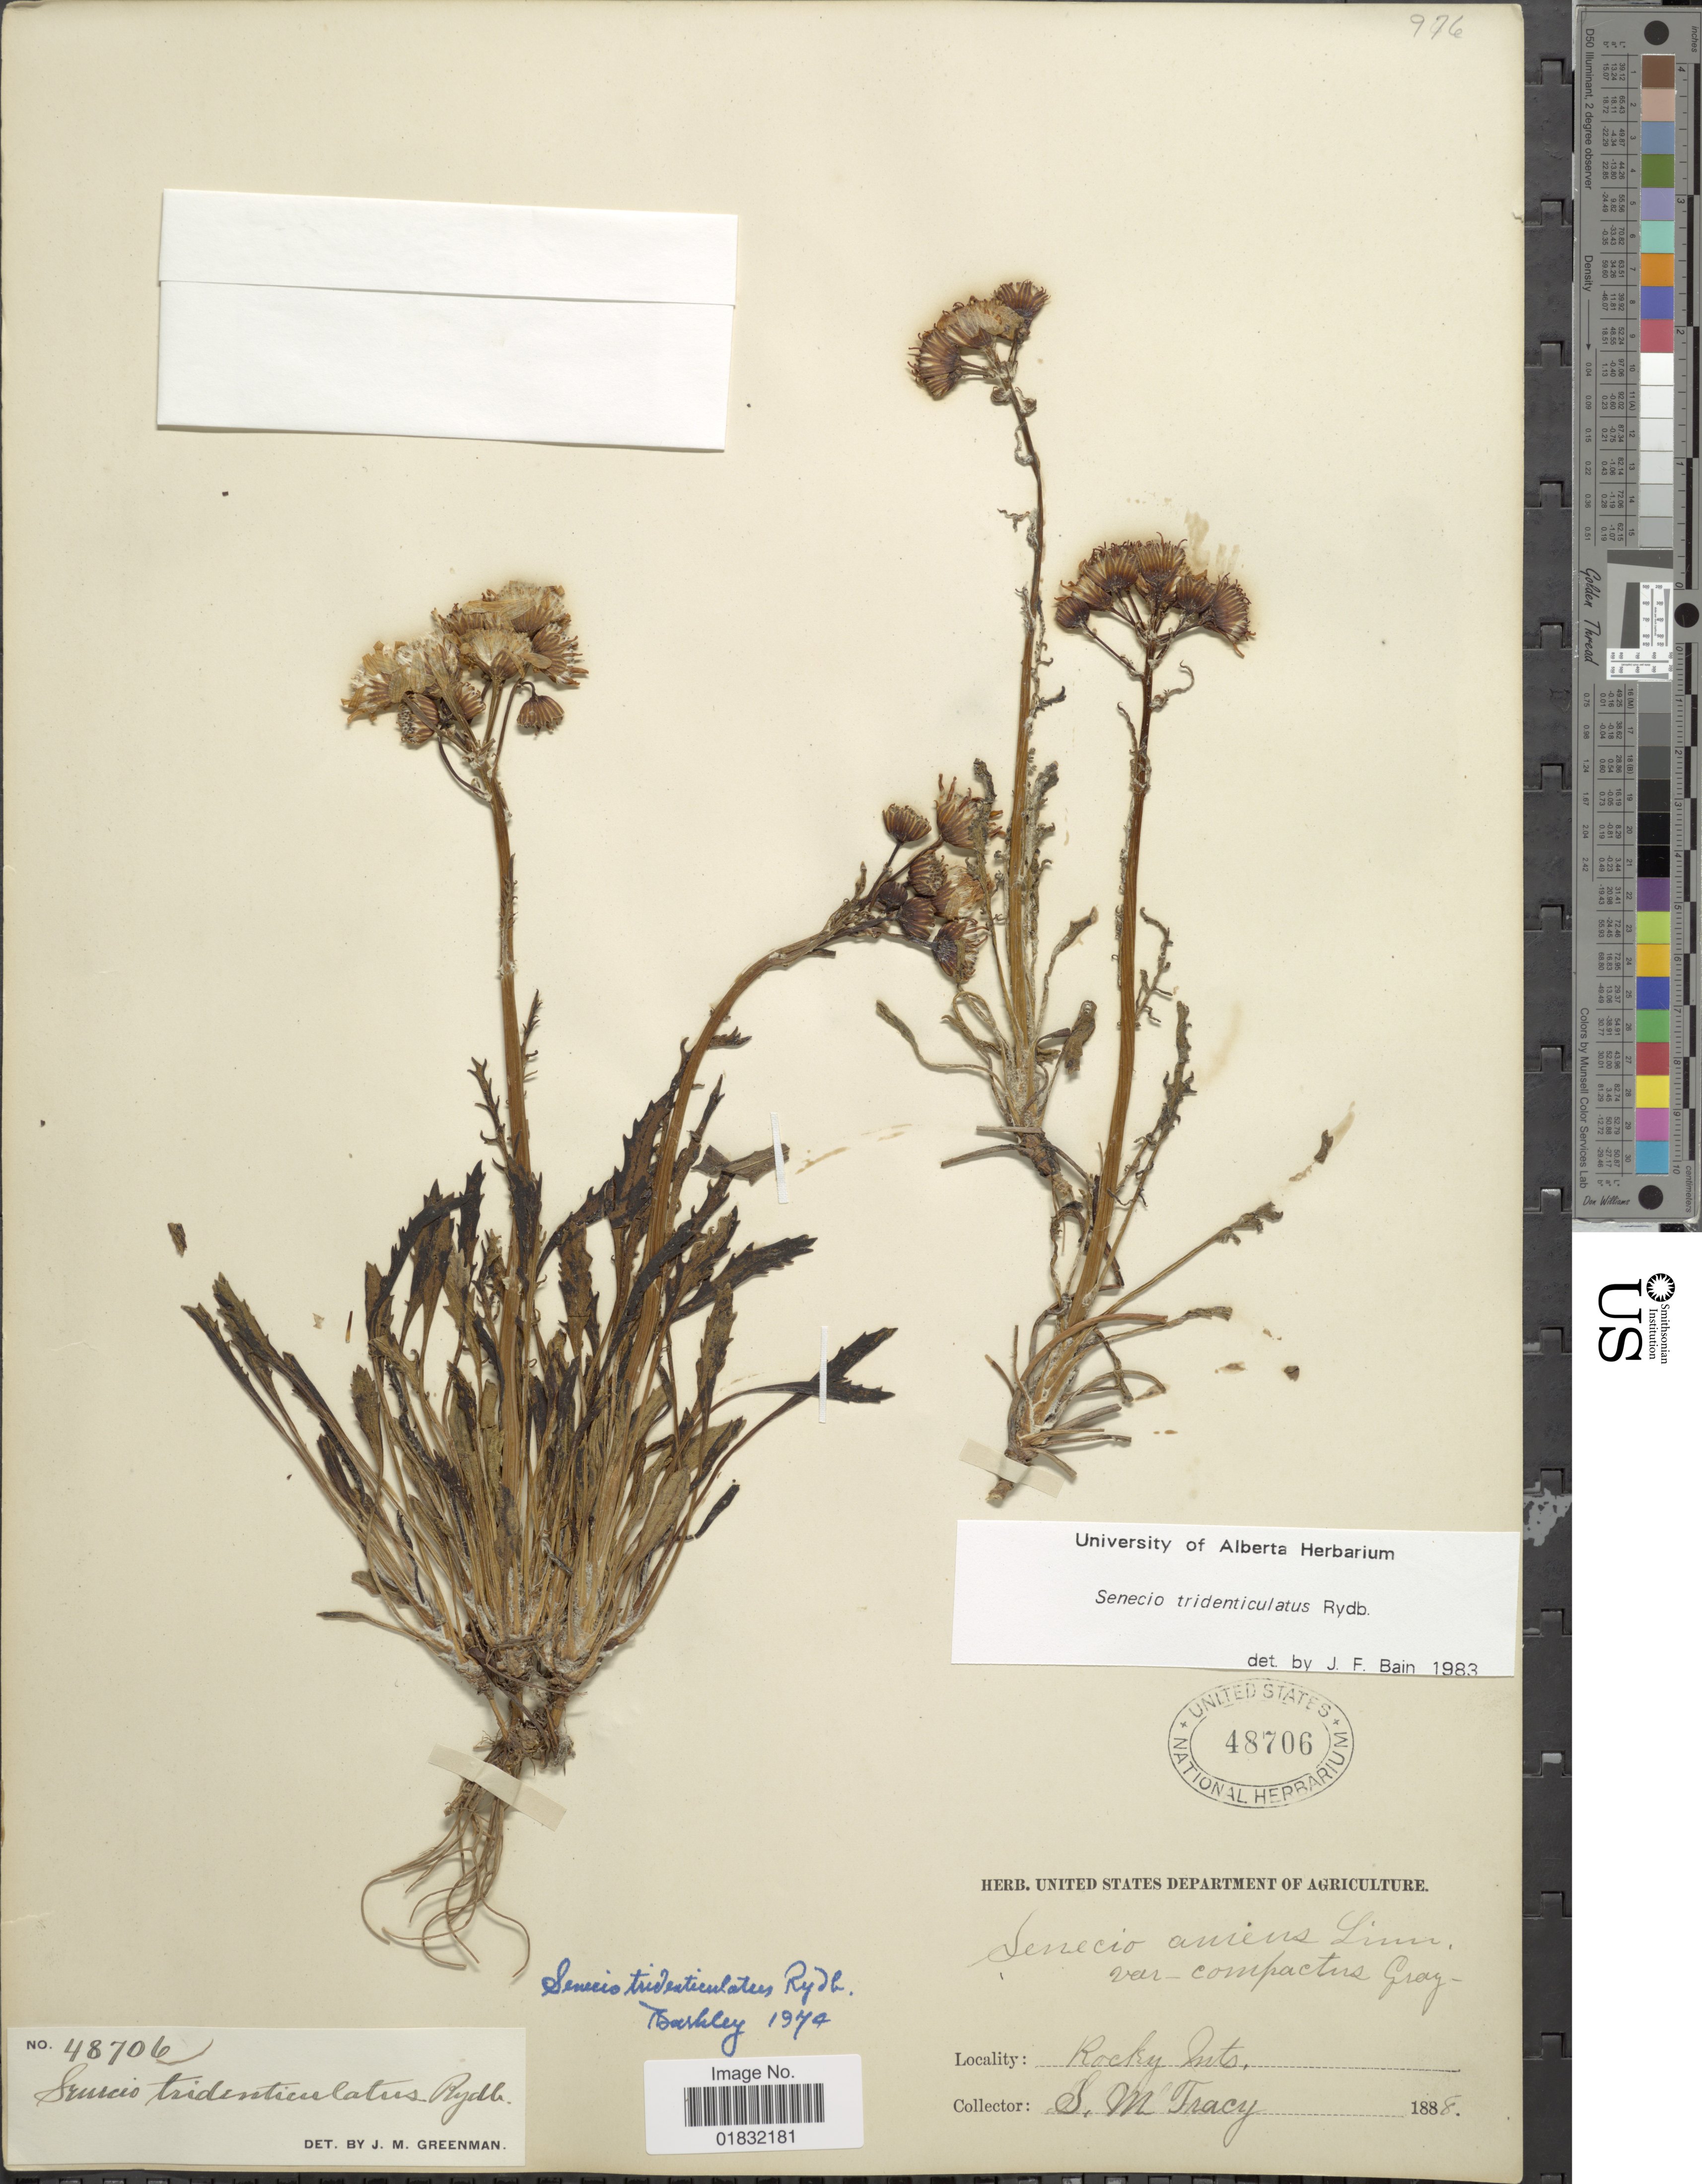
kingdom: Plantae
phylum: Tracheophyta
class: Magnoliopsida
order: Asterales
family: Asteraceae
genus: Packera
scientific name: Packera tridenticulata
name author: (Rydb.) W.A. Weber & Á. Löve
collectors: S. M. Tracy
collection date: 1888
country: United States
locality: Rocky Mts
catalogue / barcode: US 48706